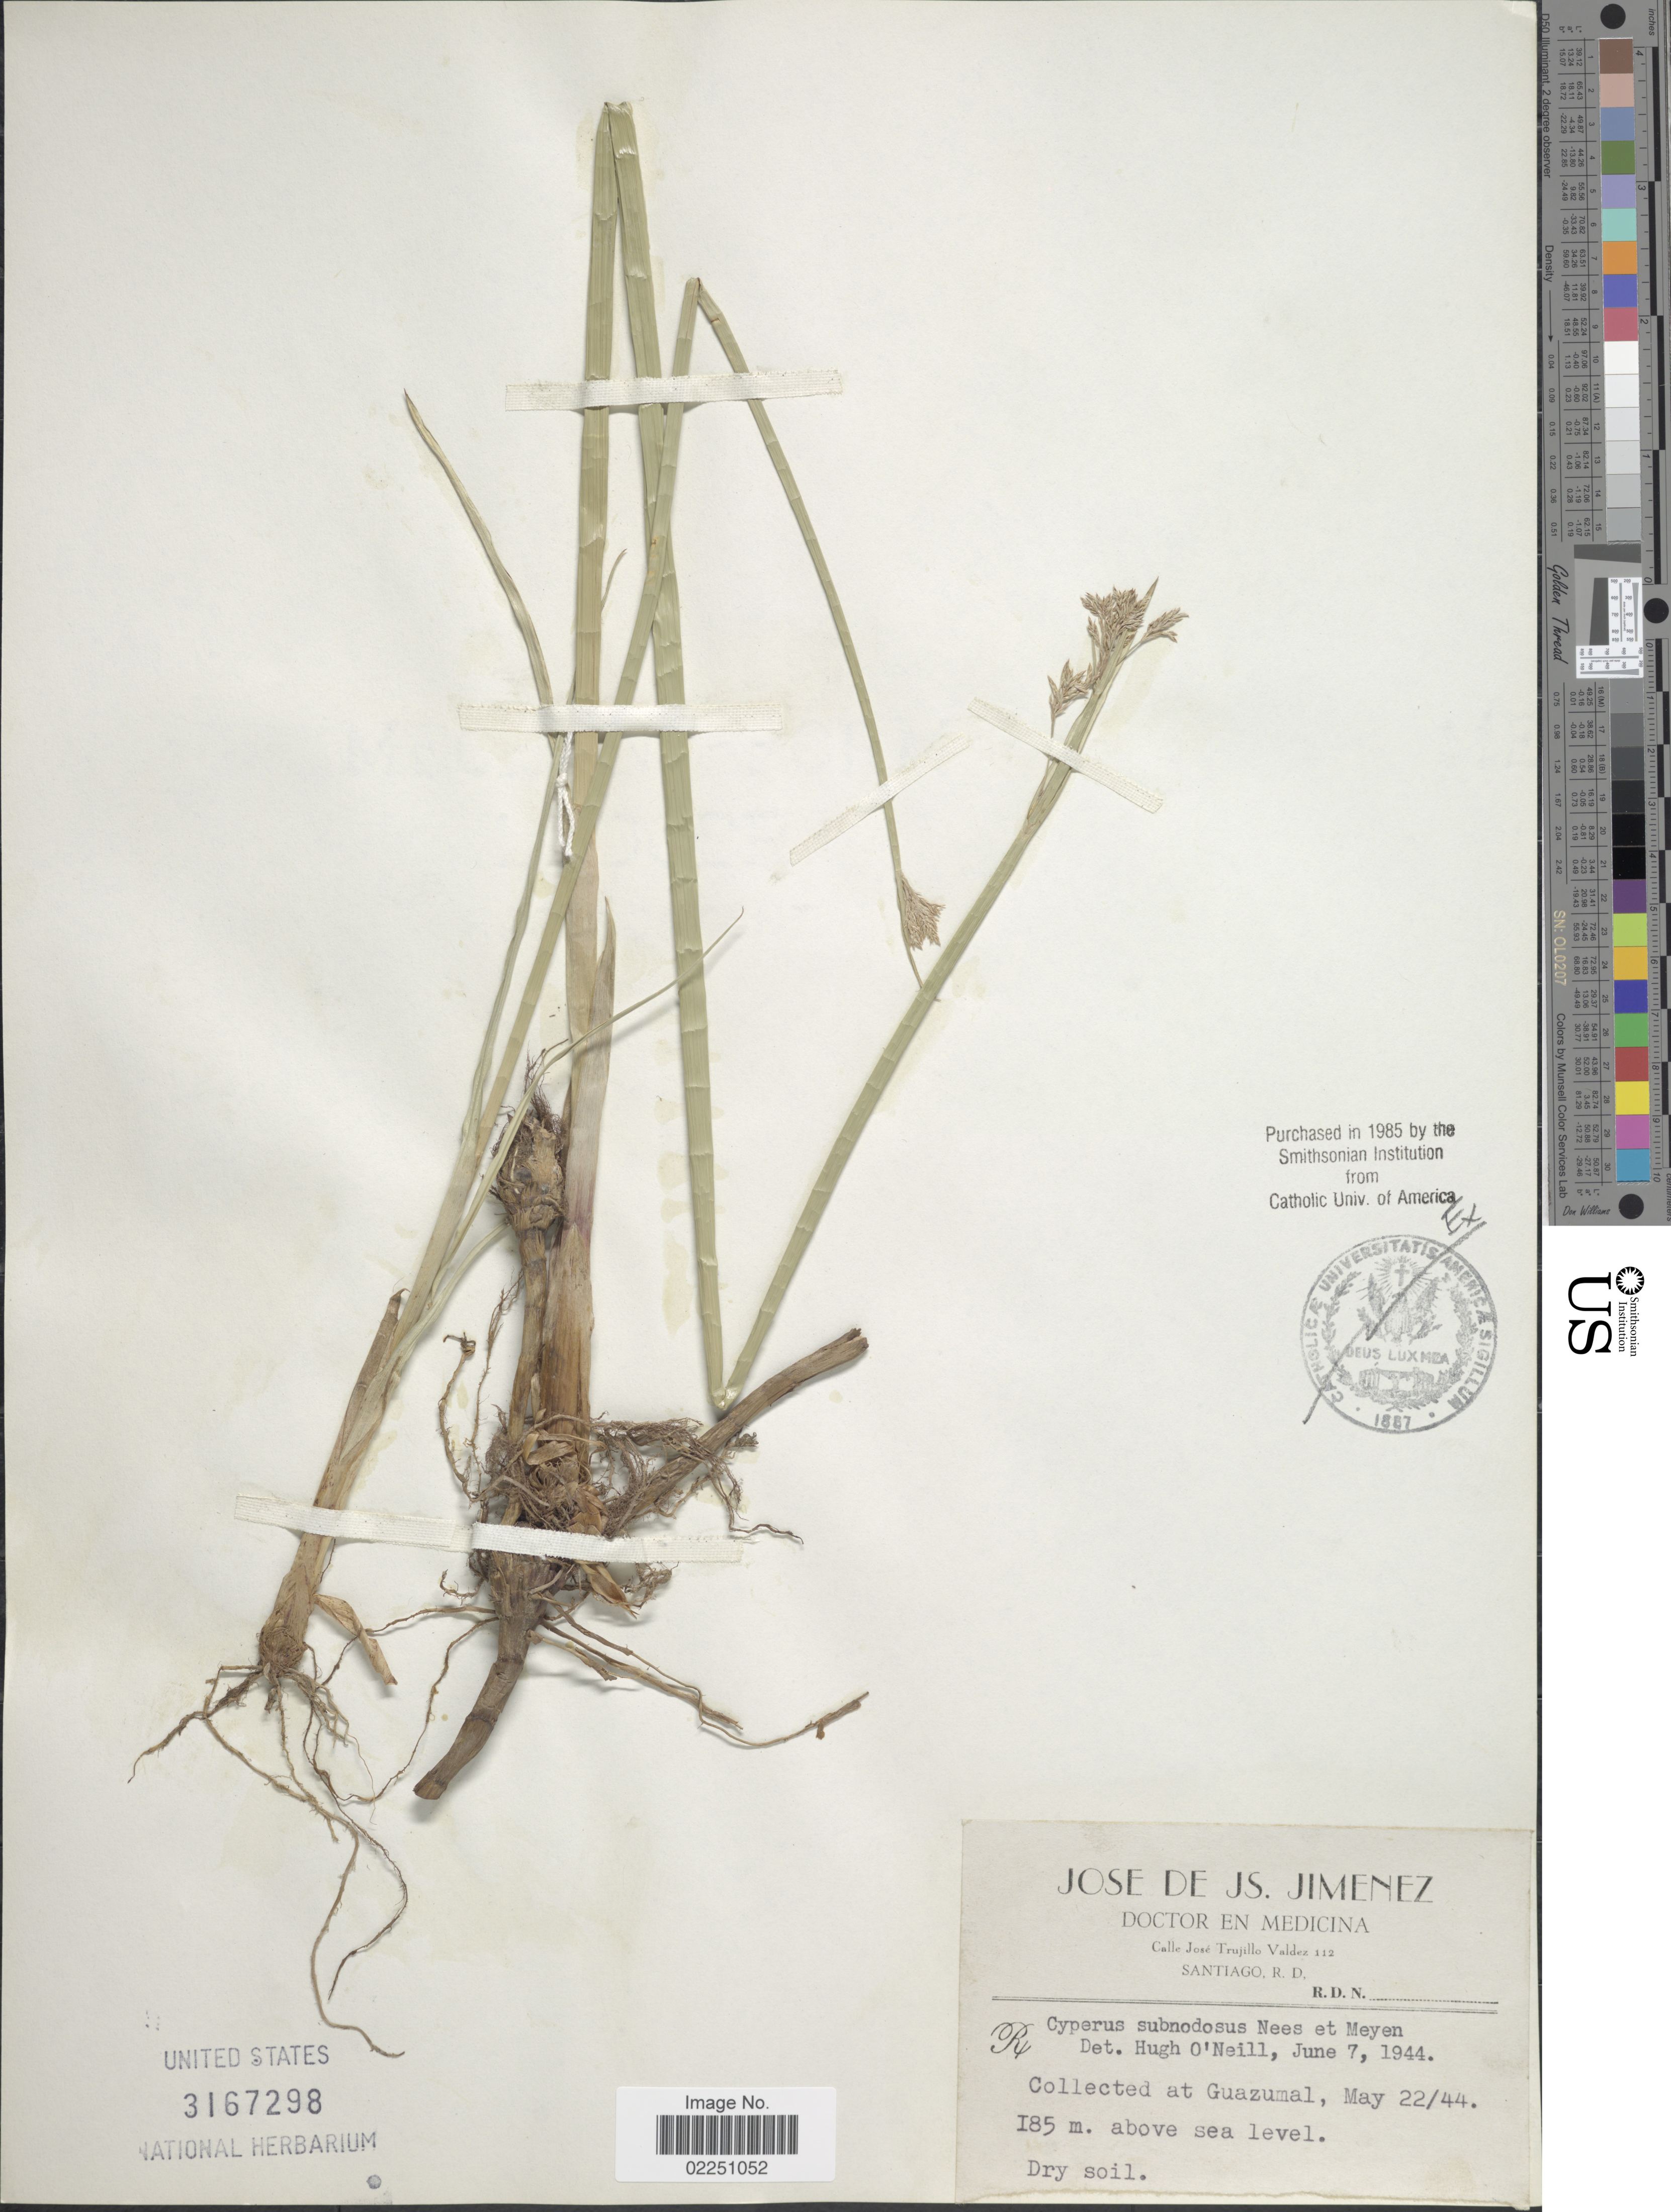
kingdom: Plantae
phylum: Tracheophyta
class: Liliopsida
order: Poales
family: Cyperaceae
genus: Cyperus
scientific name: Cyperus corymbosus var. subnodosus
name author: (Nees & Meyen) Kük.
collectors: J. J. Jiménez Almonte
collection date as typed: Transcribed d/m/y: 22/5/44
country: Dominican Republic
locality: Guazumal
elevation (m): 185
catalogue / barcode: US 3167298